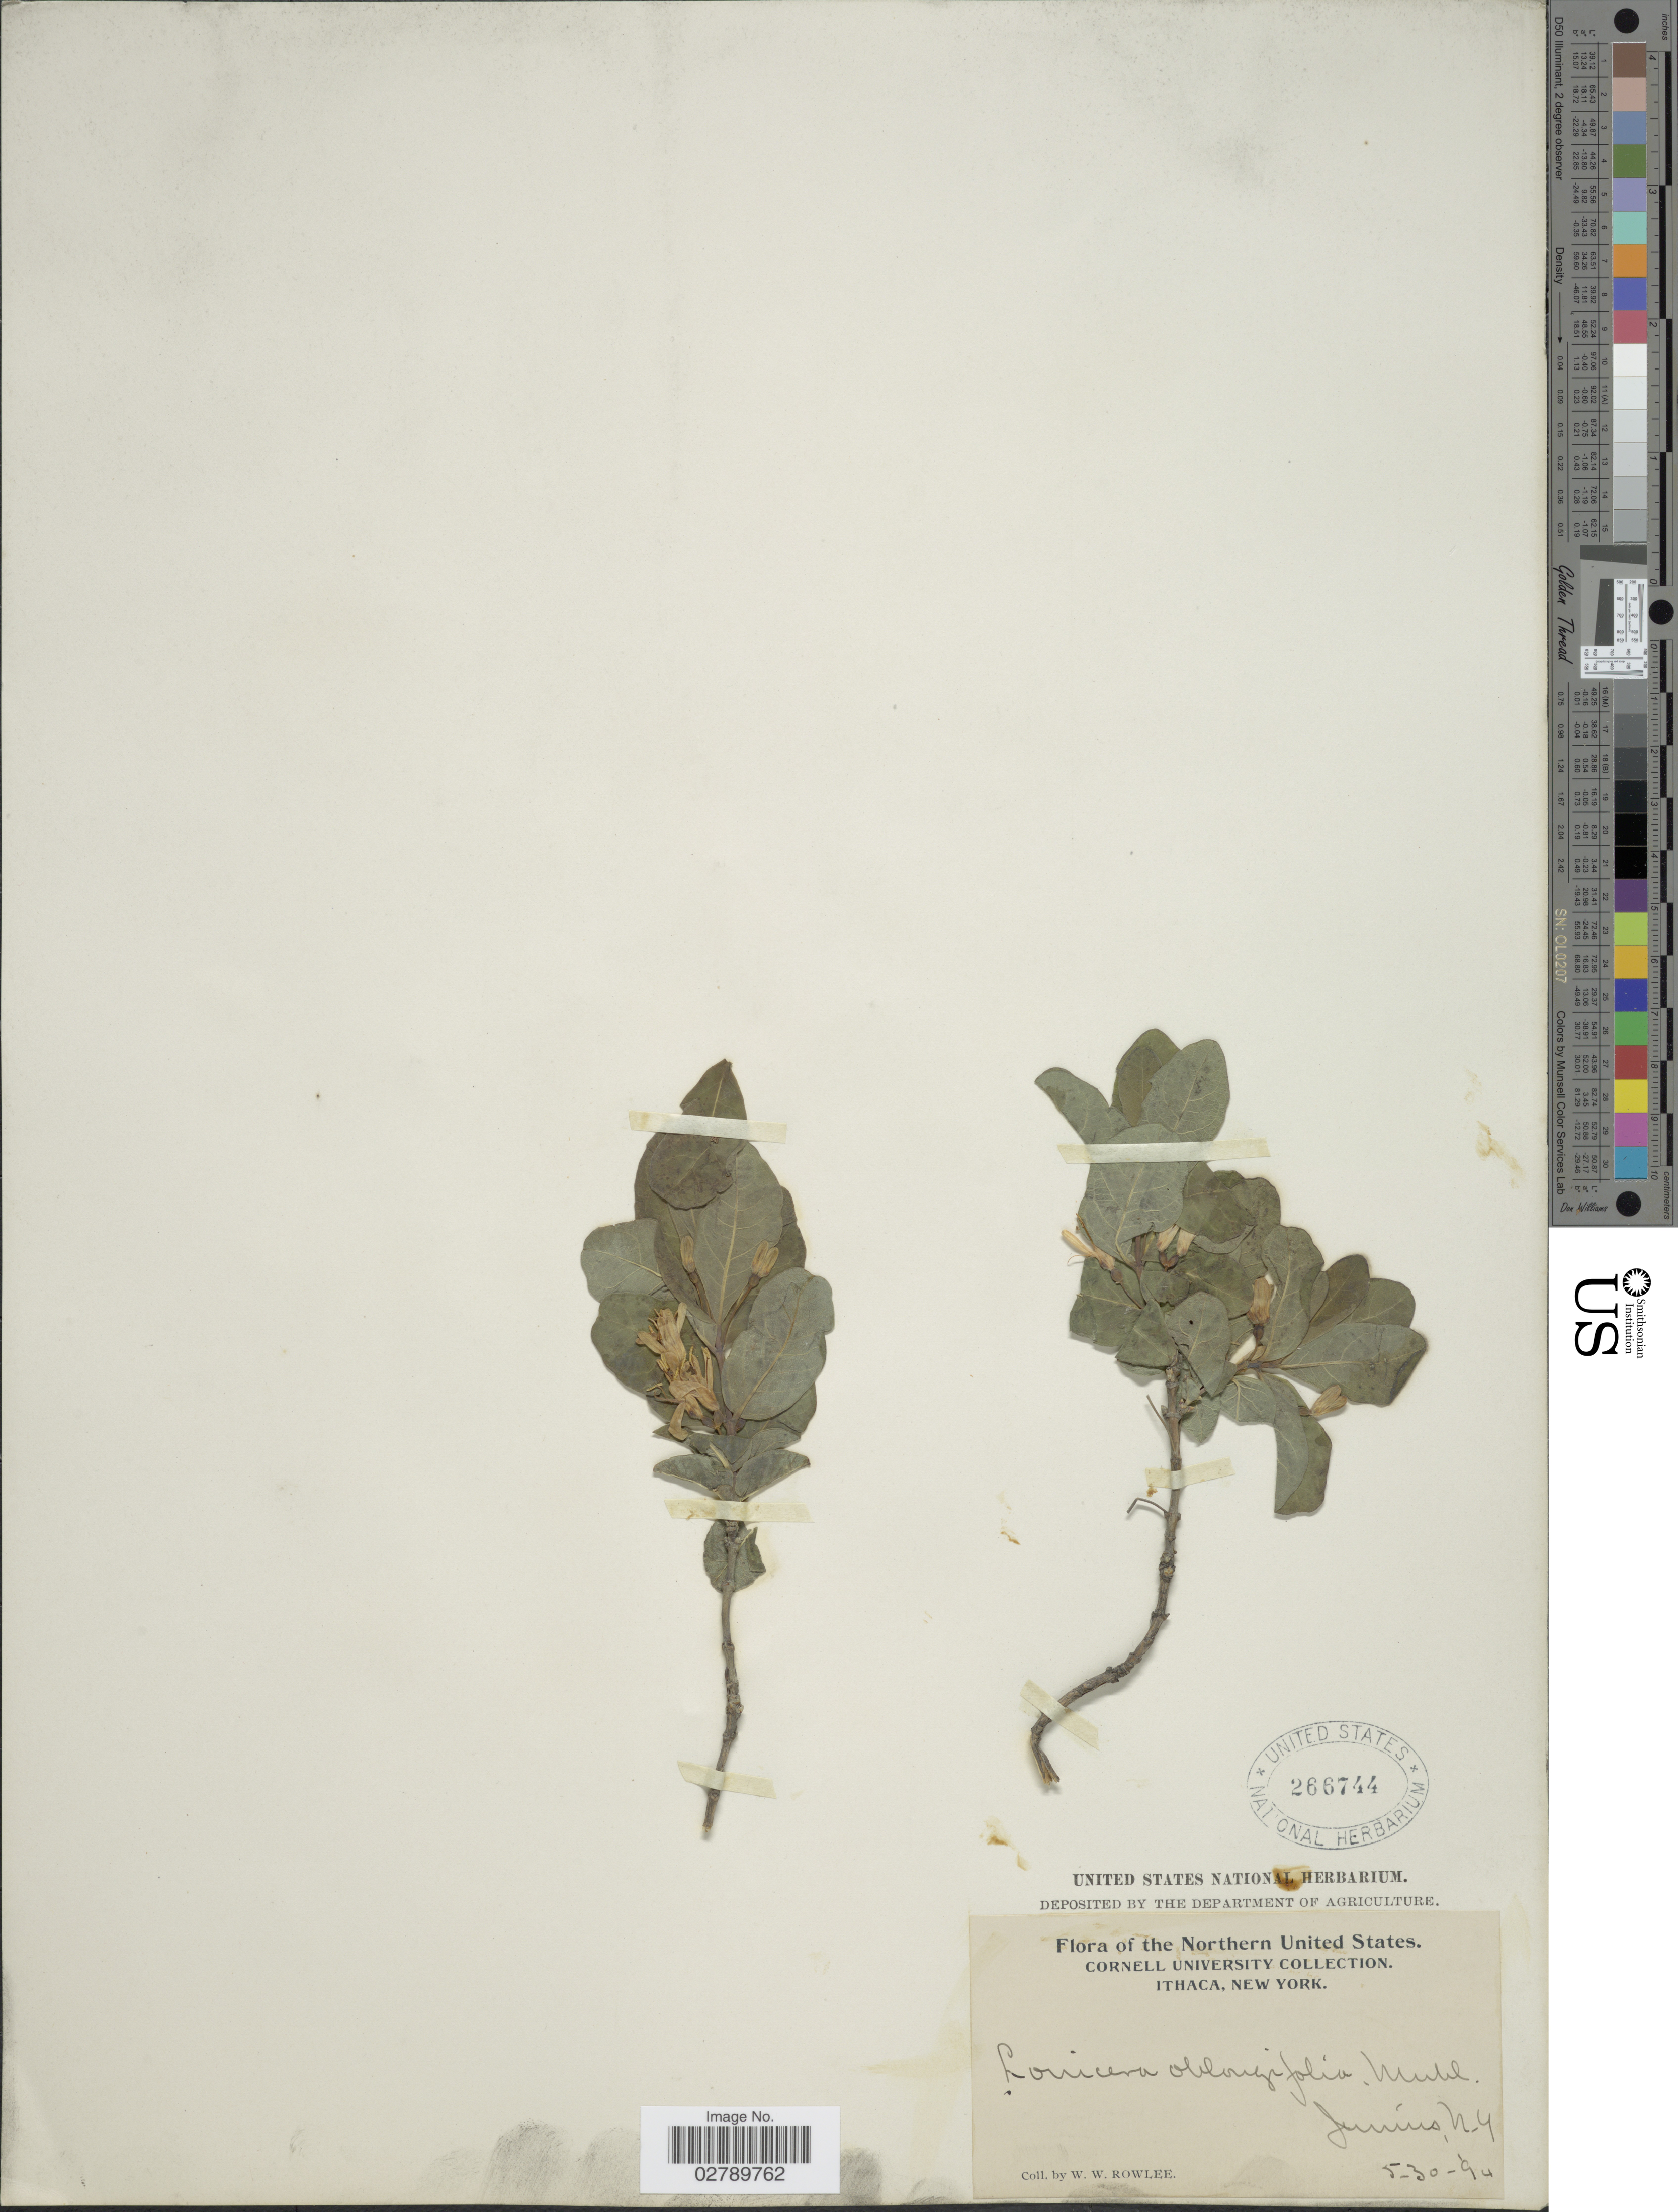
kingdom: Plantae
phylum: Tracheophyta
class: Magnoliopsida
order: Dipsacales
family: Caprifoliaceae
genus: Lonicera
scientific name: Lonicera oblongifolia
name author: Hook.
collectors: W. W. Rowlee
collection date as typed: Transcribed d/m/y: 30/5/94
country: United States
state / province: New York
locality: Northern United States. Ithaca. Junins.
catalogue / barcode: US 266744